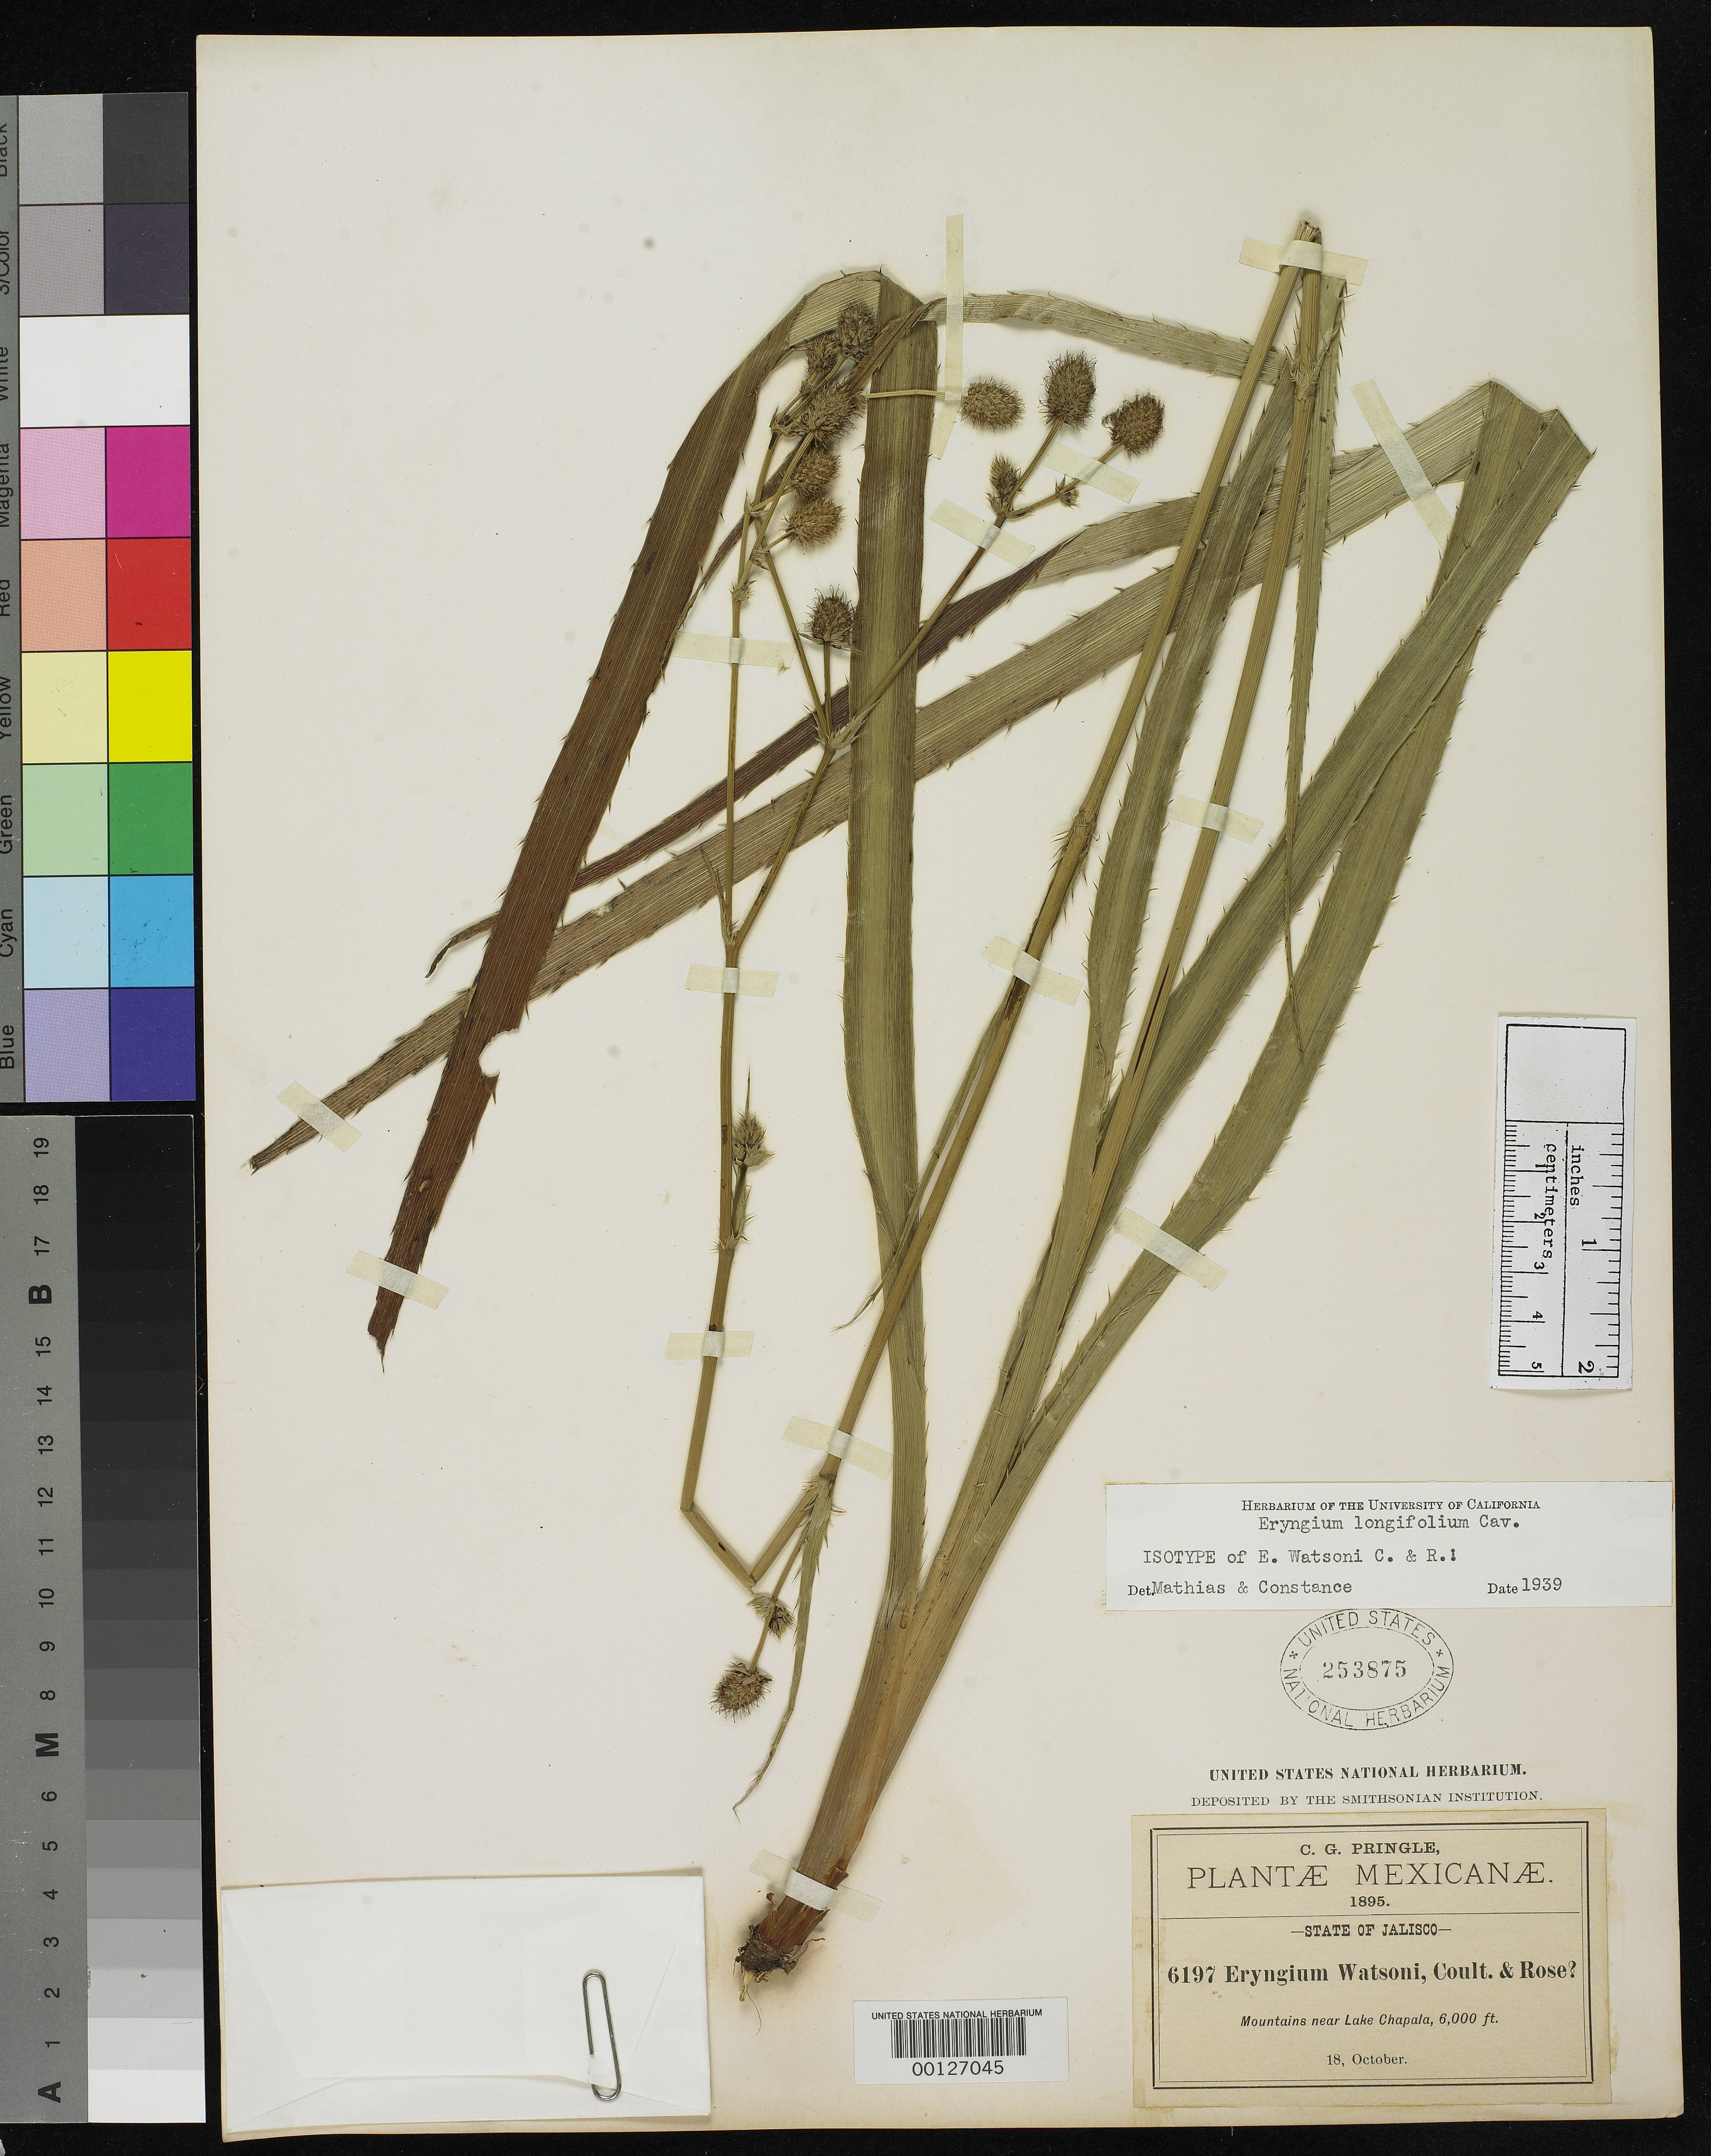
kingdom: Plantae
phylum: Tracheophyta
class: Magnoliopsida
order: Apiales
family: Apiaceae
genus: Eryngium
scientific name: Eryngium watsonii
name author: J.M. Coult. & Rose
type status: Isotype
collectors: C. G. Pringle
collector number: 6197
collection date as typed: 18 Oct 1895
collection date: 1895-10-18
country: Mexico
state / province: Jalisco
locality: Mtns near Lake Chapala.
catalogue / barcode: US 253875